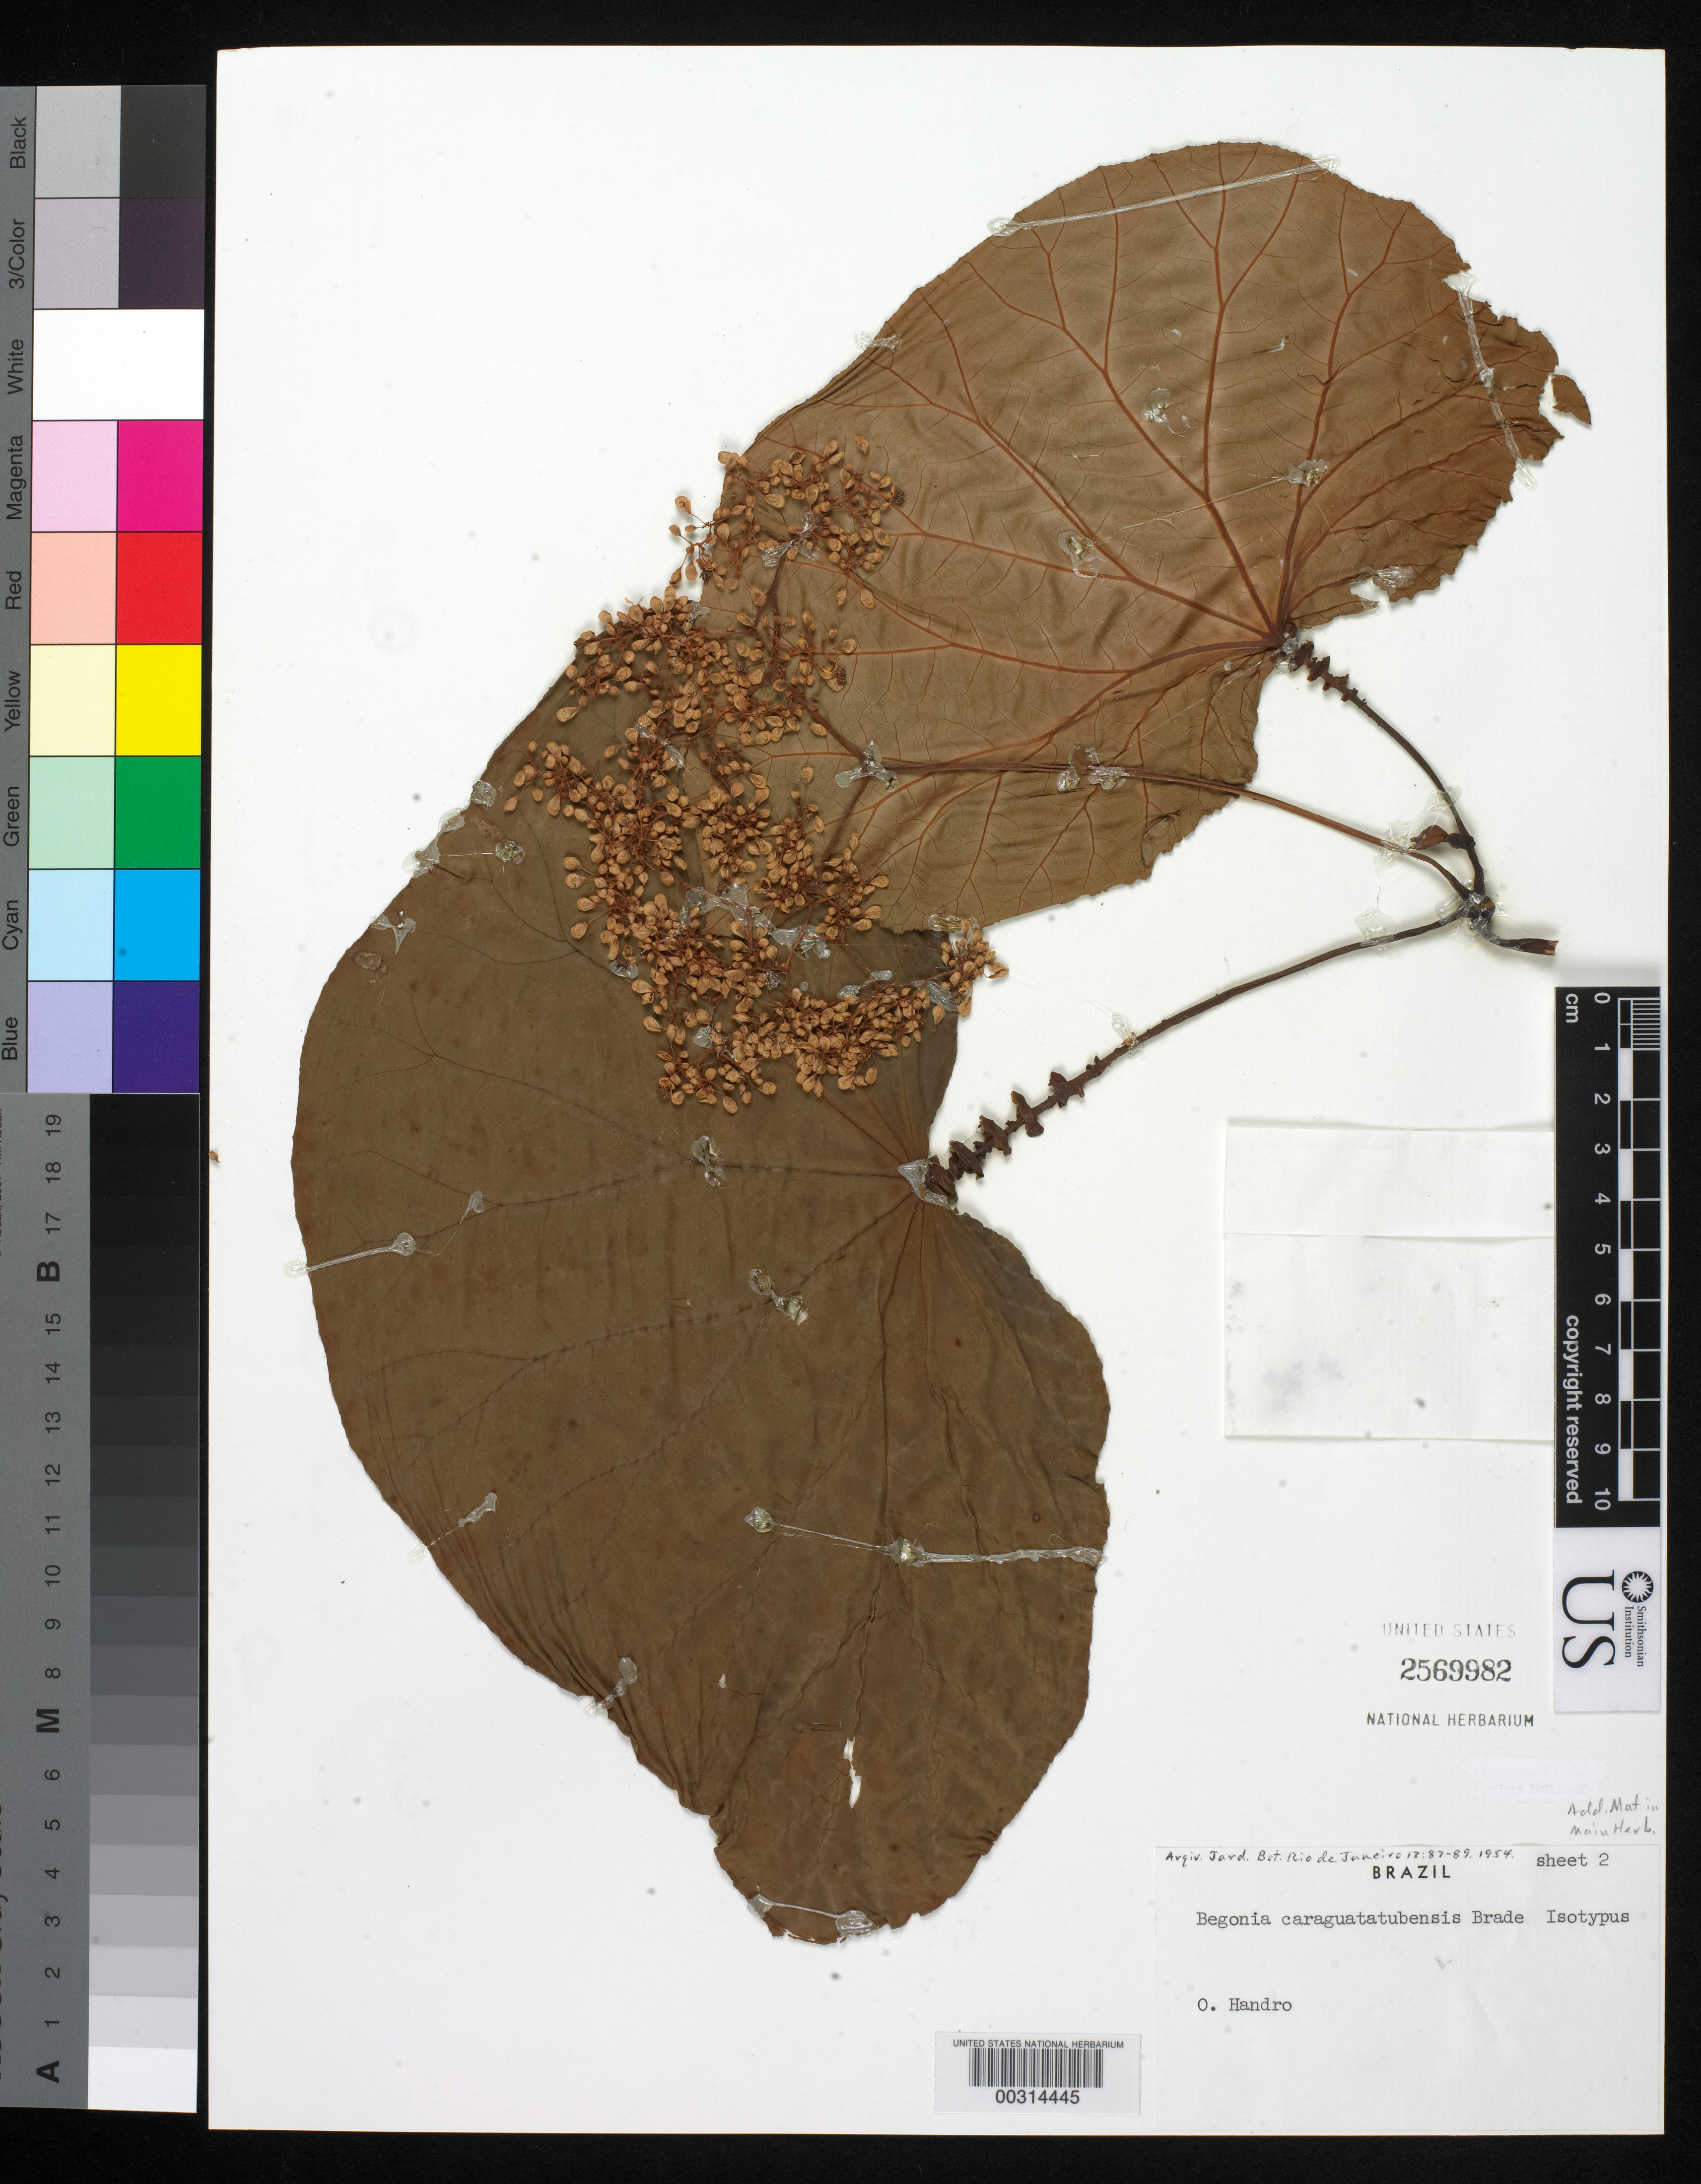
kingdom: Plantae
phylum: Tracheophyta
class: Magnoliopsida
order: Cucurbitales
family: Begoniaceae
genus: Begonia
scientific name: Begonia caraguatatubensis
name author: Brade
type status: Isotype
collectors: O. Handro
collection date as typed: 18 Apr 1944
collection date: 1944-04-18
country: Brazil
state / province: São Paulo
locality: Caraguattuba - cultivada no Jardim Botanico de Sao Paulo.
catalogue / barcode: US 2569982